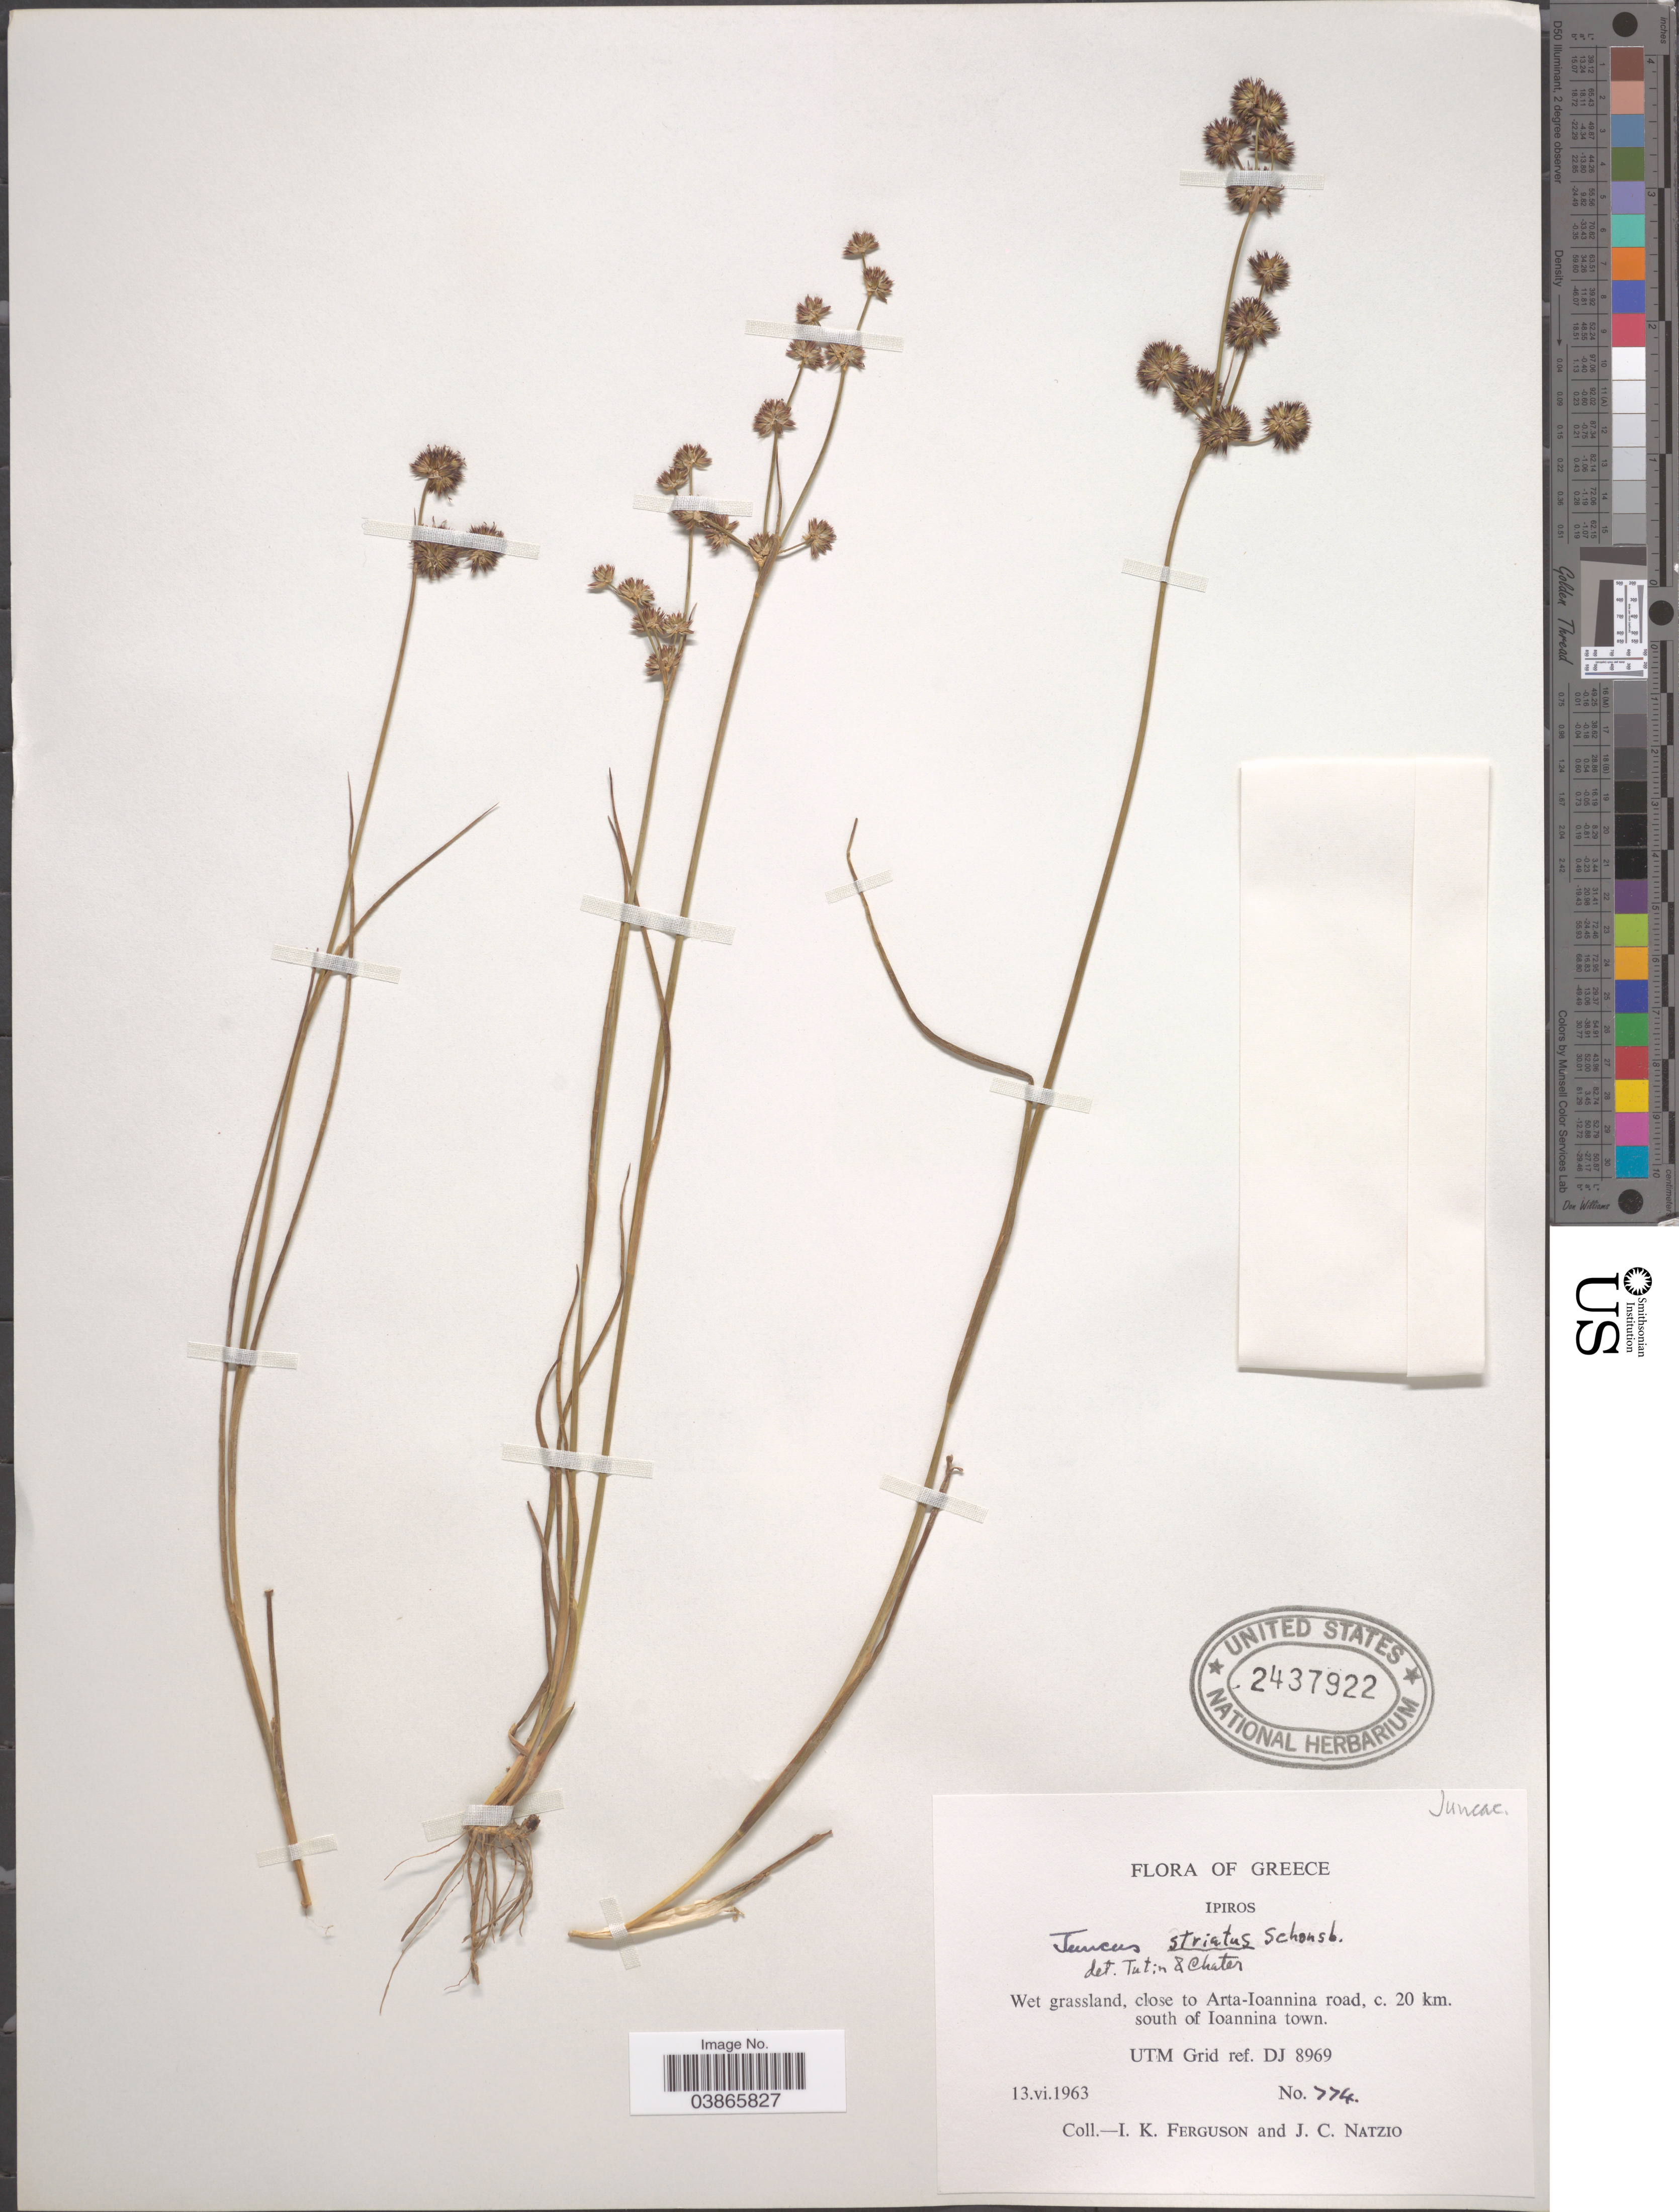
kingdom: Plantae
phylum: Tracheophyta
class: Liliopsida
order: Poales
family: Juncaceae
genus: Juncus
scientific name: Juncus striatus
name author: Schousb. ex E. Mey.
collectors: I. K. Ferguson & J. Natzio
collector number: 774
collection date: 1963-06-13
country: Greece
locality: Ipiros. Close to Arta-Ioannina road, c. 20 km. south of Ioannina town. UTM Grid ref. DJ. 8969.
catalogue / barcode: US 2437922